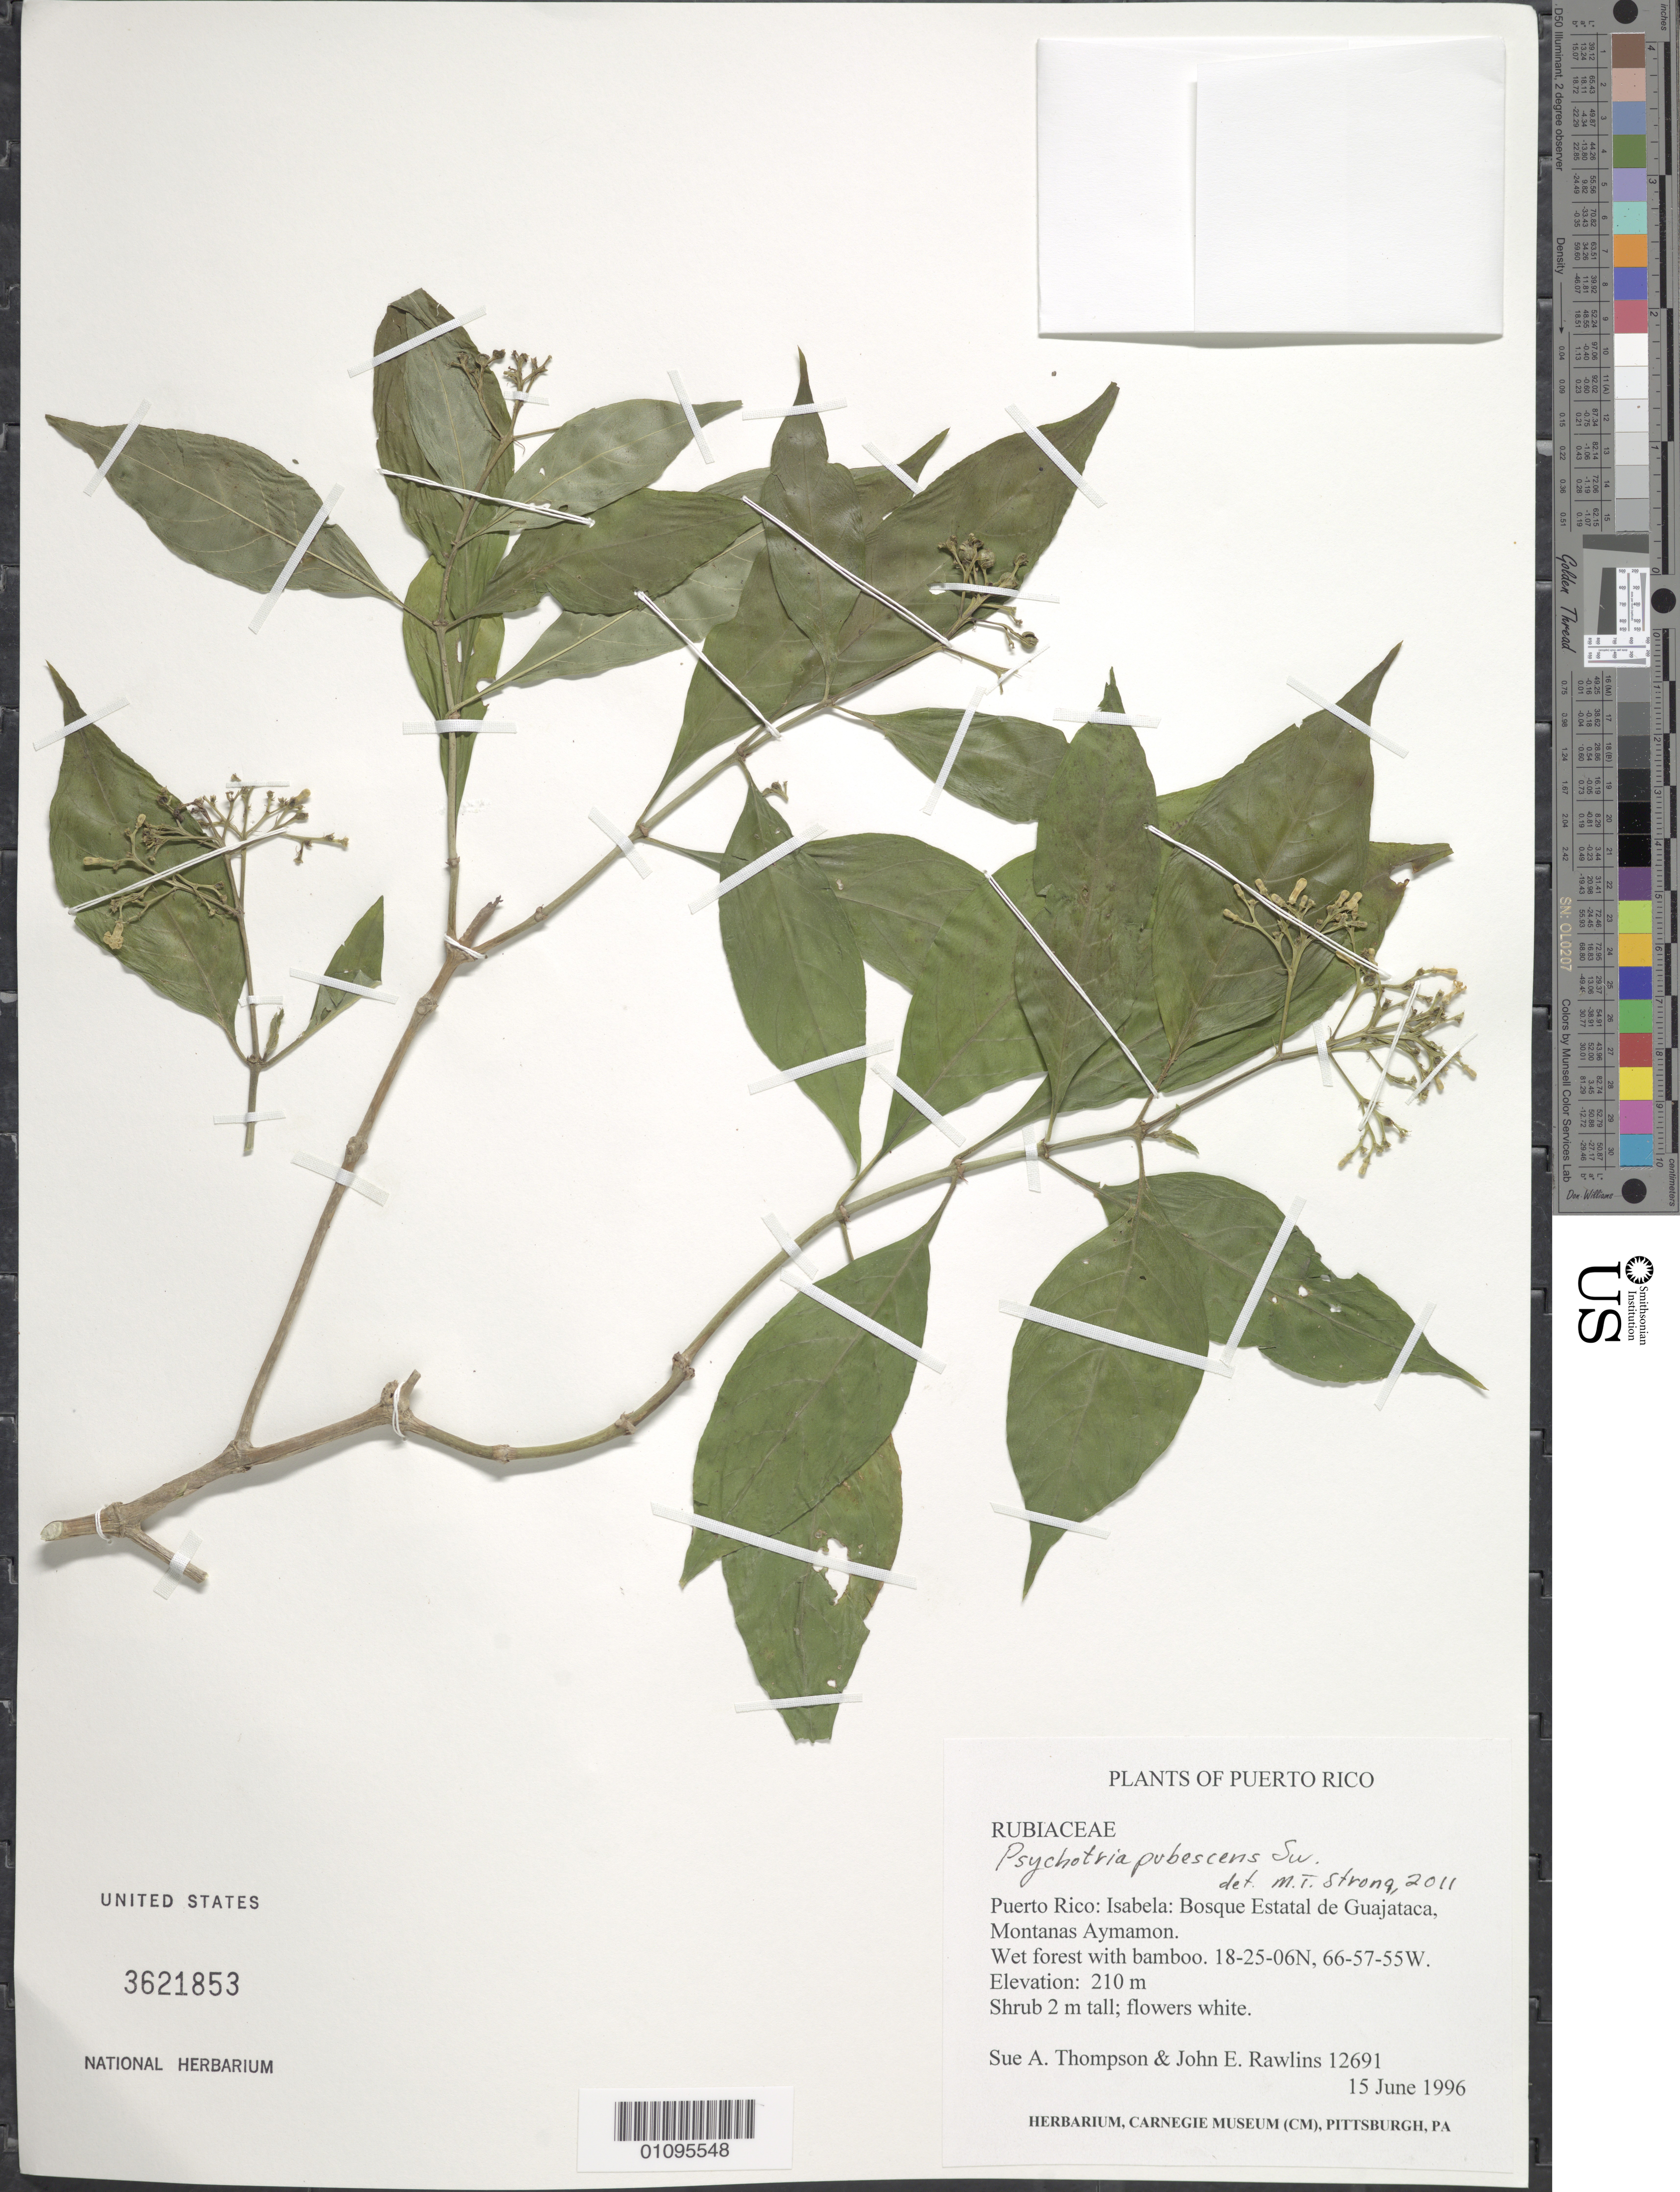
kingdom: Plantae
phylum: Tracheophyta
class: Magnoliopsida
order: Gentianales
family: Rubiaceae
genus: Psychotria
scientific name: Psychotria pubescens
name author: Sw.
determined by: Strong, M. T., (US), Smithsonian Institution - National Museum of Natural History (UNITED STATES)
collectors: S. A. Thompson & J. Rawlins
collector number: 12691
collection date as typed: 15 Jun 1996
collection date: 1996-06-15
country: Puerto Rico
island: Puerto Rico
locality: Isabela: Bosque Estatal de Guajataca, Montanas Aymamon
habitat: Wet forest with bamboo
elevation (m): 210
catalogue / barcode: US 3621853